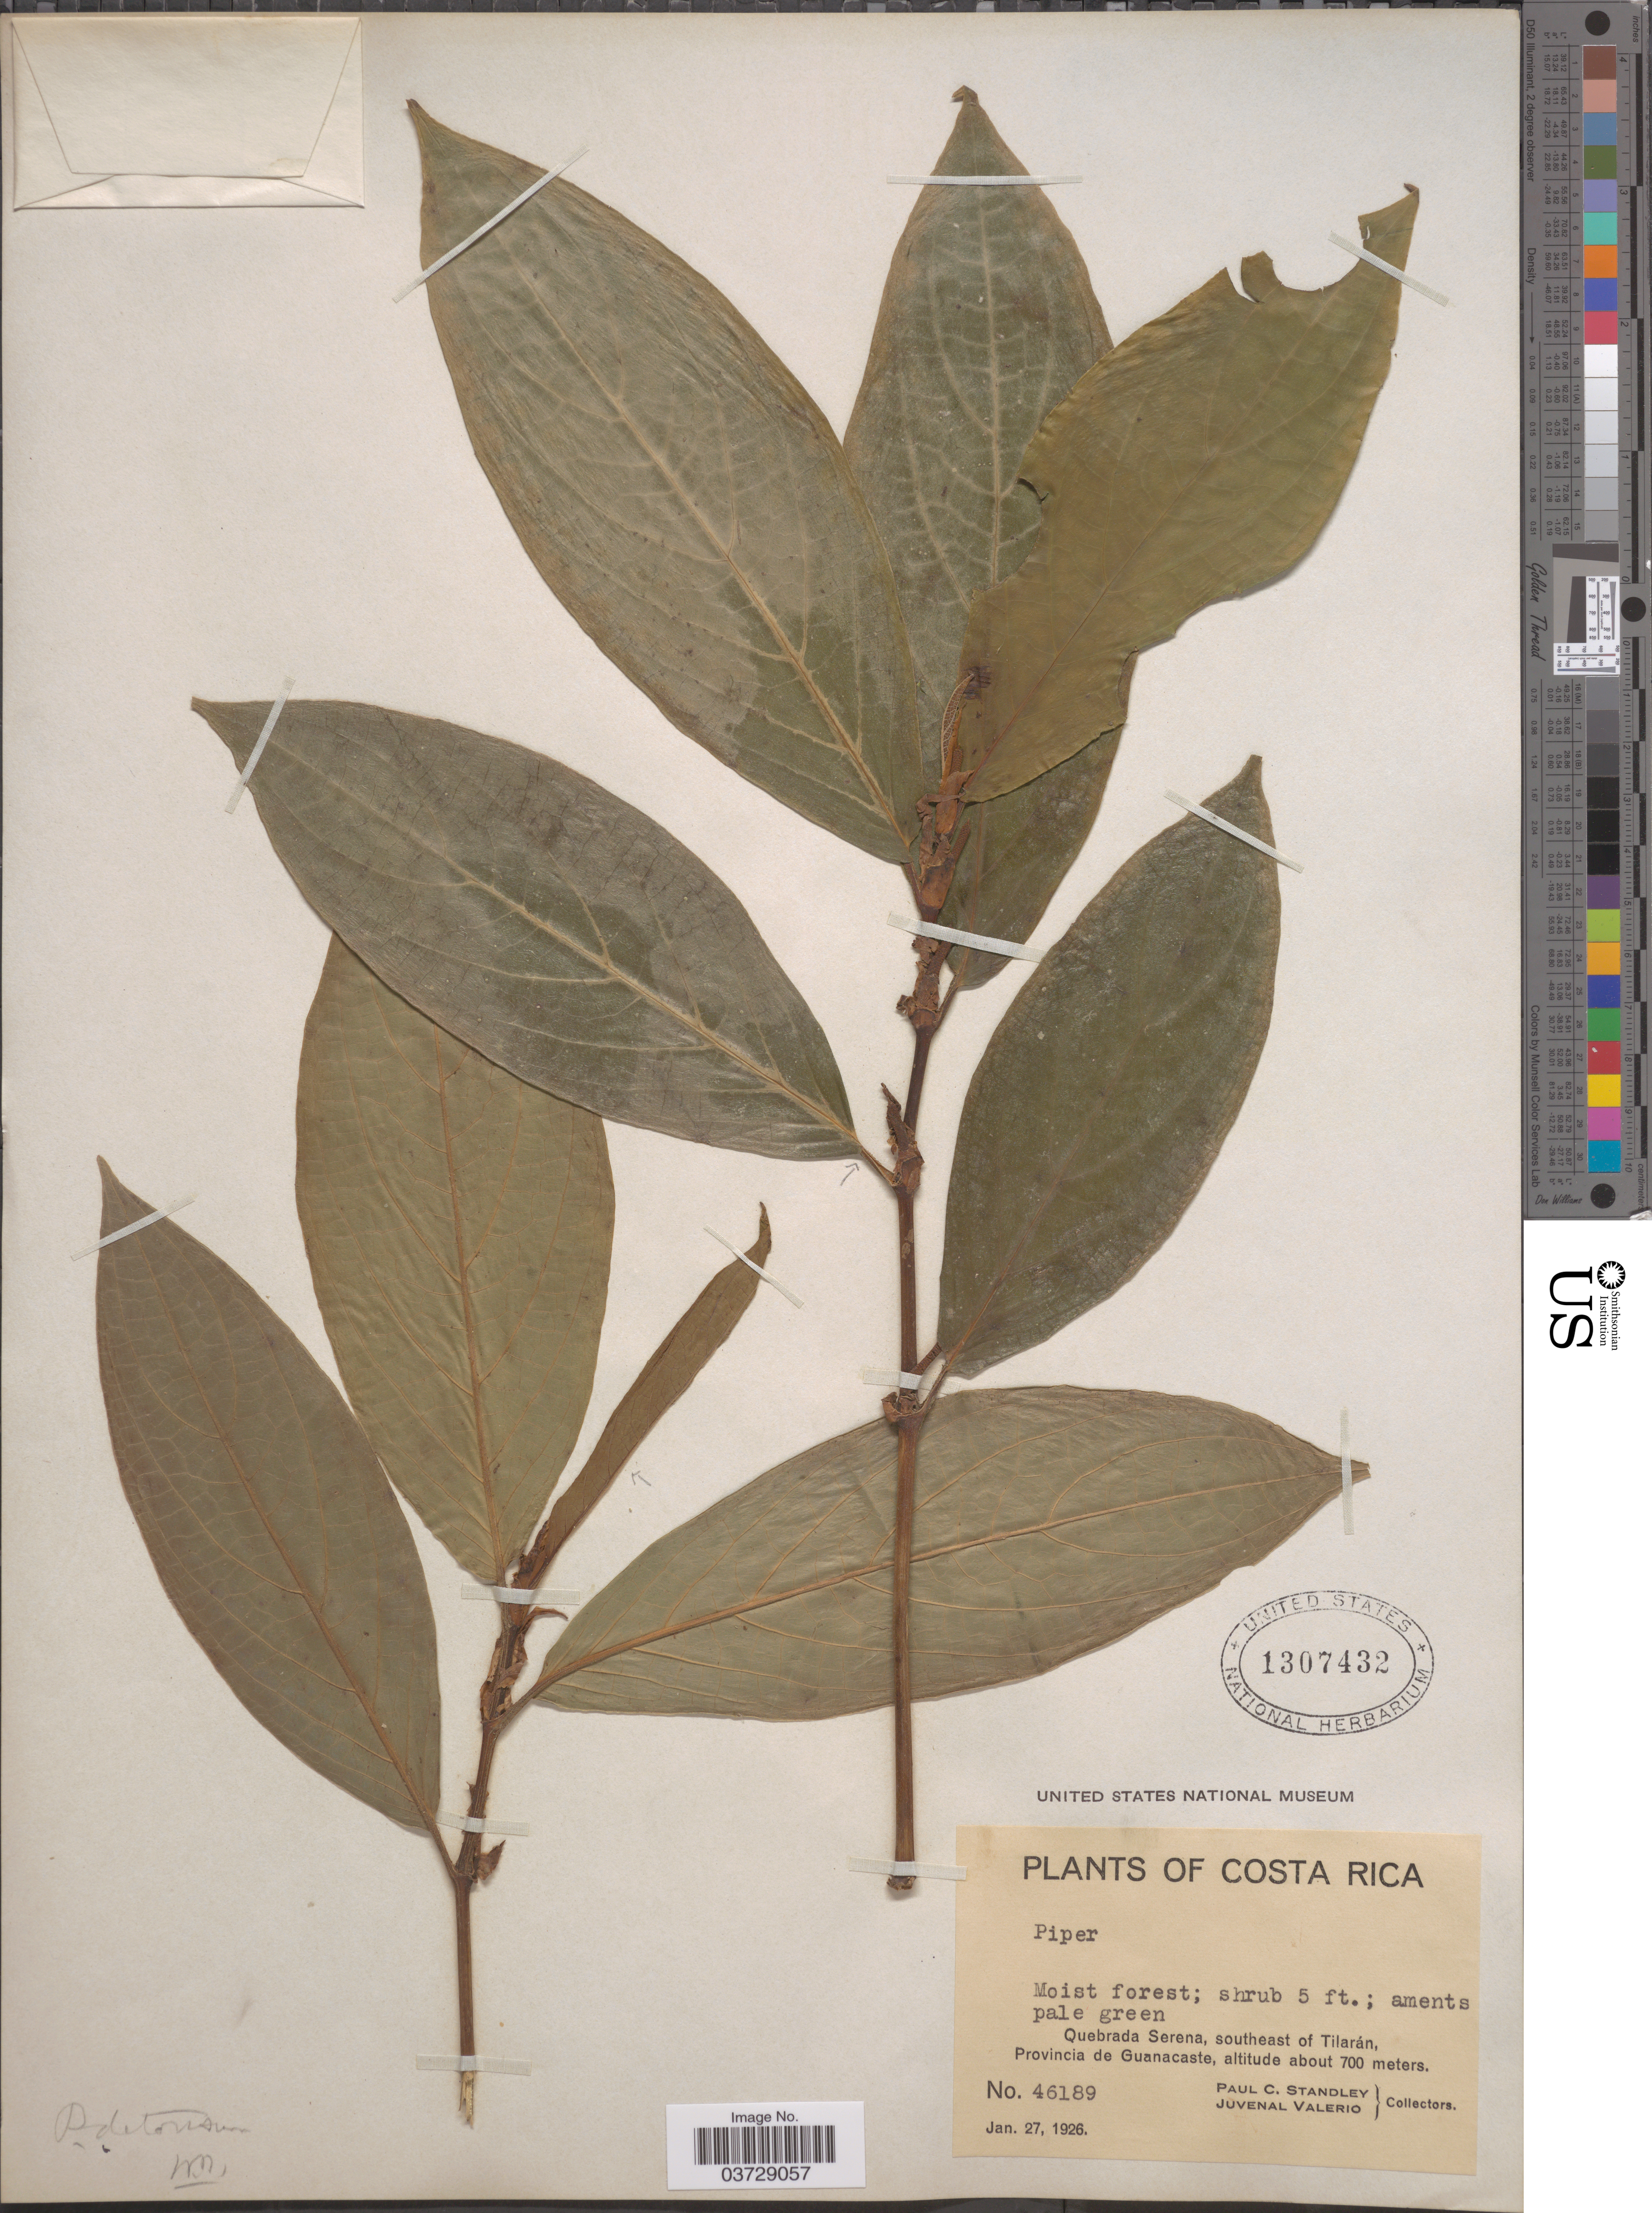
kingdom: Plantae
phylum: Tracheophyta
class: Magnoliopsida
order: Piperales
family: Piperaceae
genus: Piper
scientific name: Piper detonsum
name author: Trel.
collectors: P. C. Standley & J. Valerio R.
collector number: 46189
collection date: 1926-01-27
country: Costa Rica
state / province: Guanacaste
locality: Quebrada Serena, southeast of Tilarán.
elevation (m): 700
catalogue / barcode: US 1307432